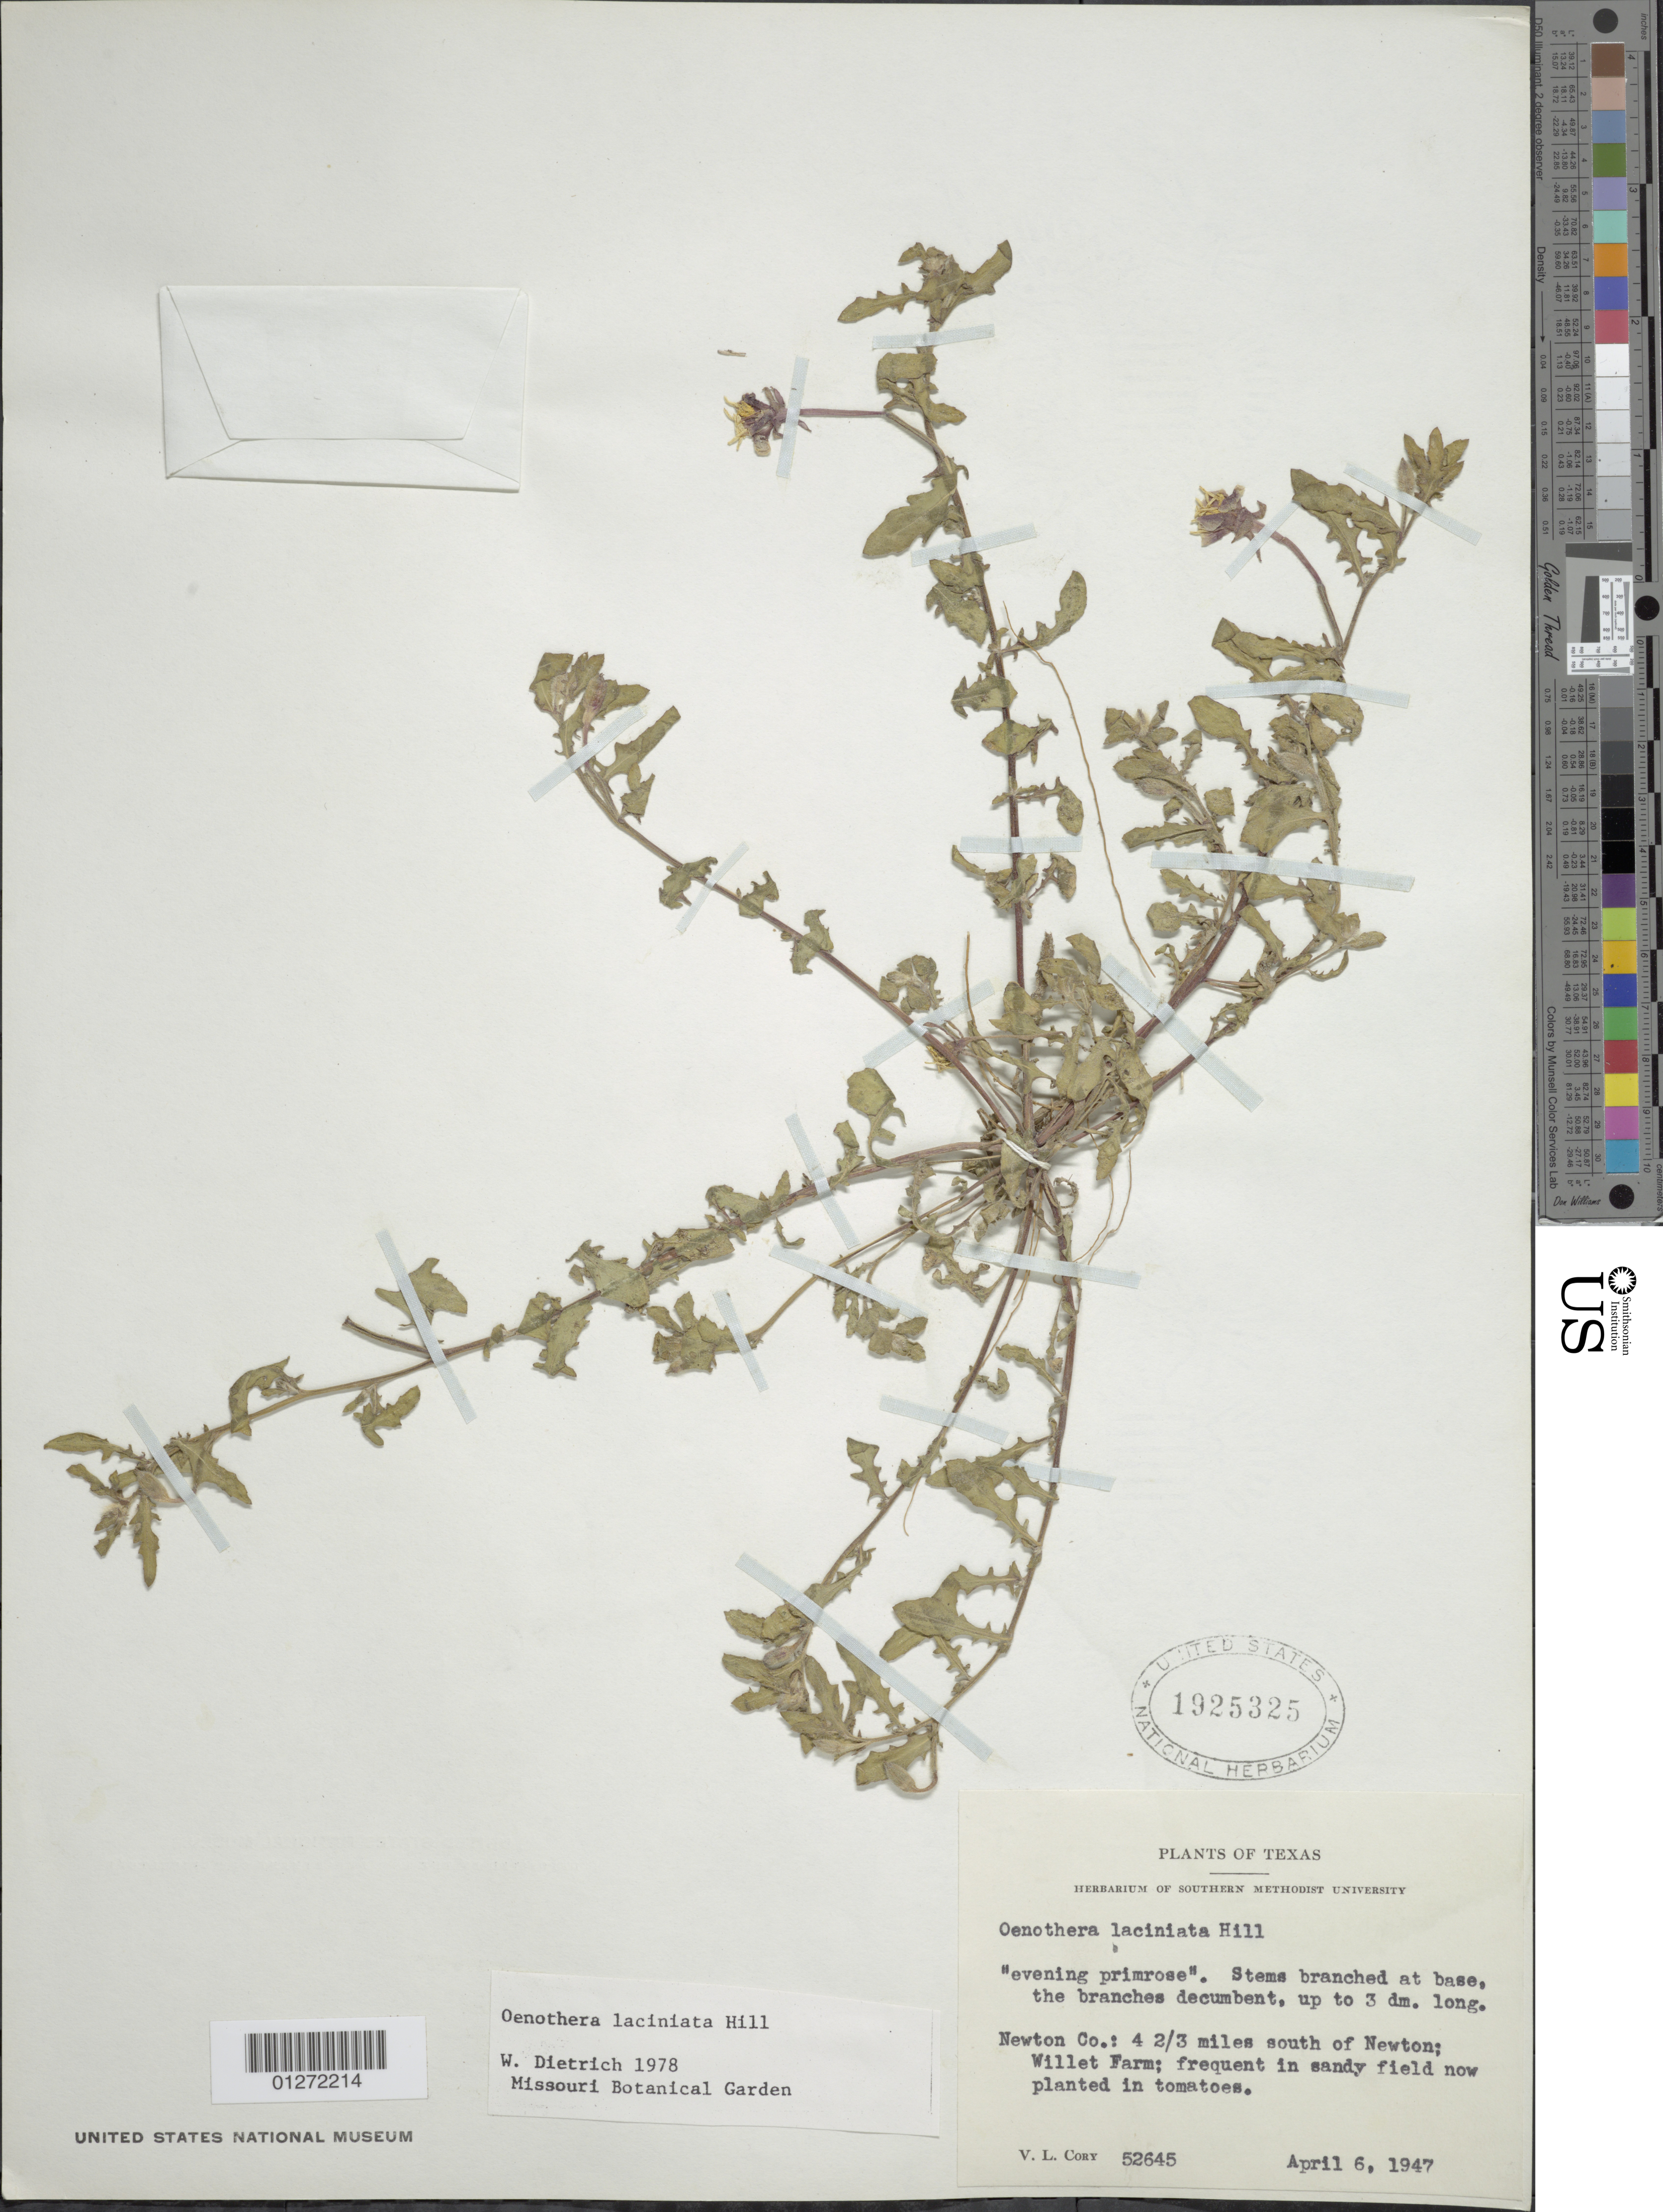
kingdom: Plantae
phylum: Tracheophyta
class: Magnoliopsida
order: Myrtales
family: Onagraceae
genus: Oenothera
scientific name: Oenothera laciniata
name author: Hill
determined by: Dietrich, W.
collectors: V. Cory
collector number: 52645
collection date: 1947-04-06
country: United States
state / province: Texas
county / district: Newton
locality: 4 2/3 mi. S of Newton; Willet Farm; frequent in yard.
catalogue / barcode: US 1925325